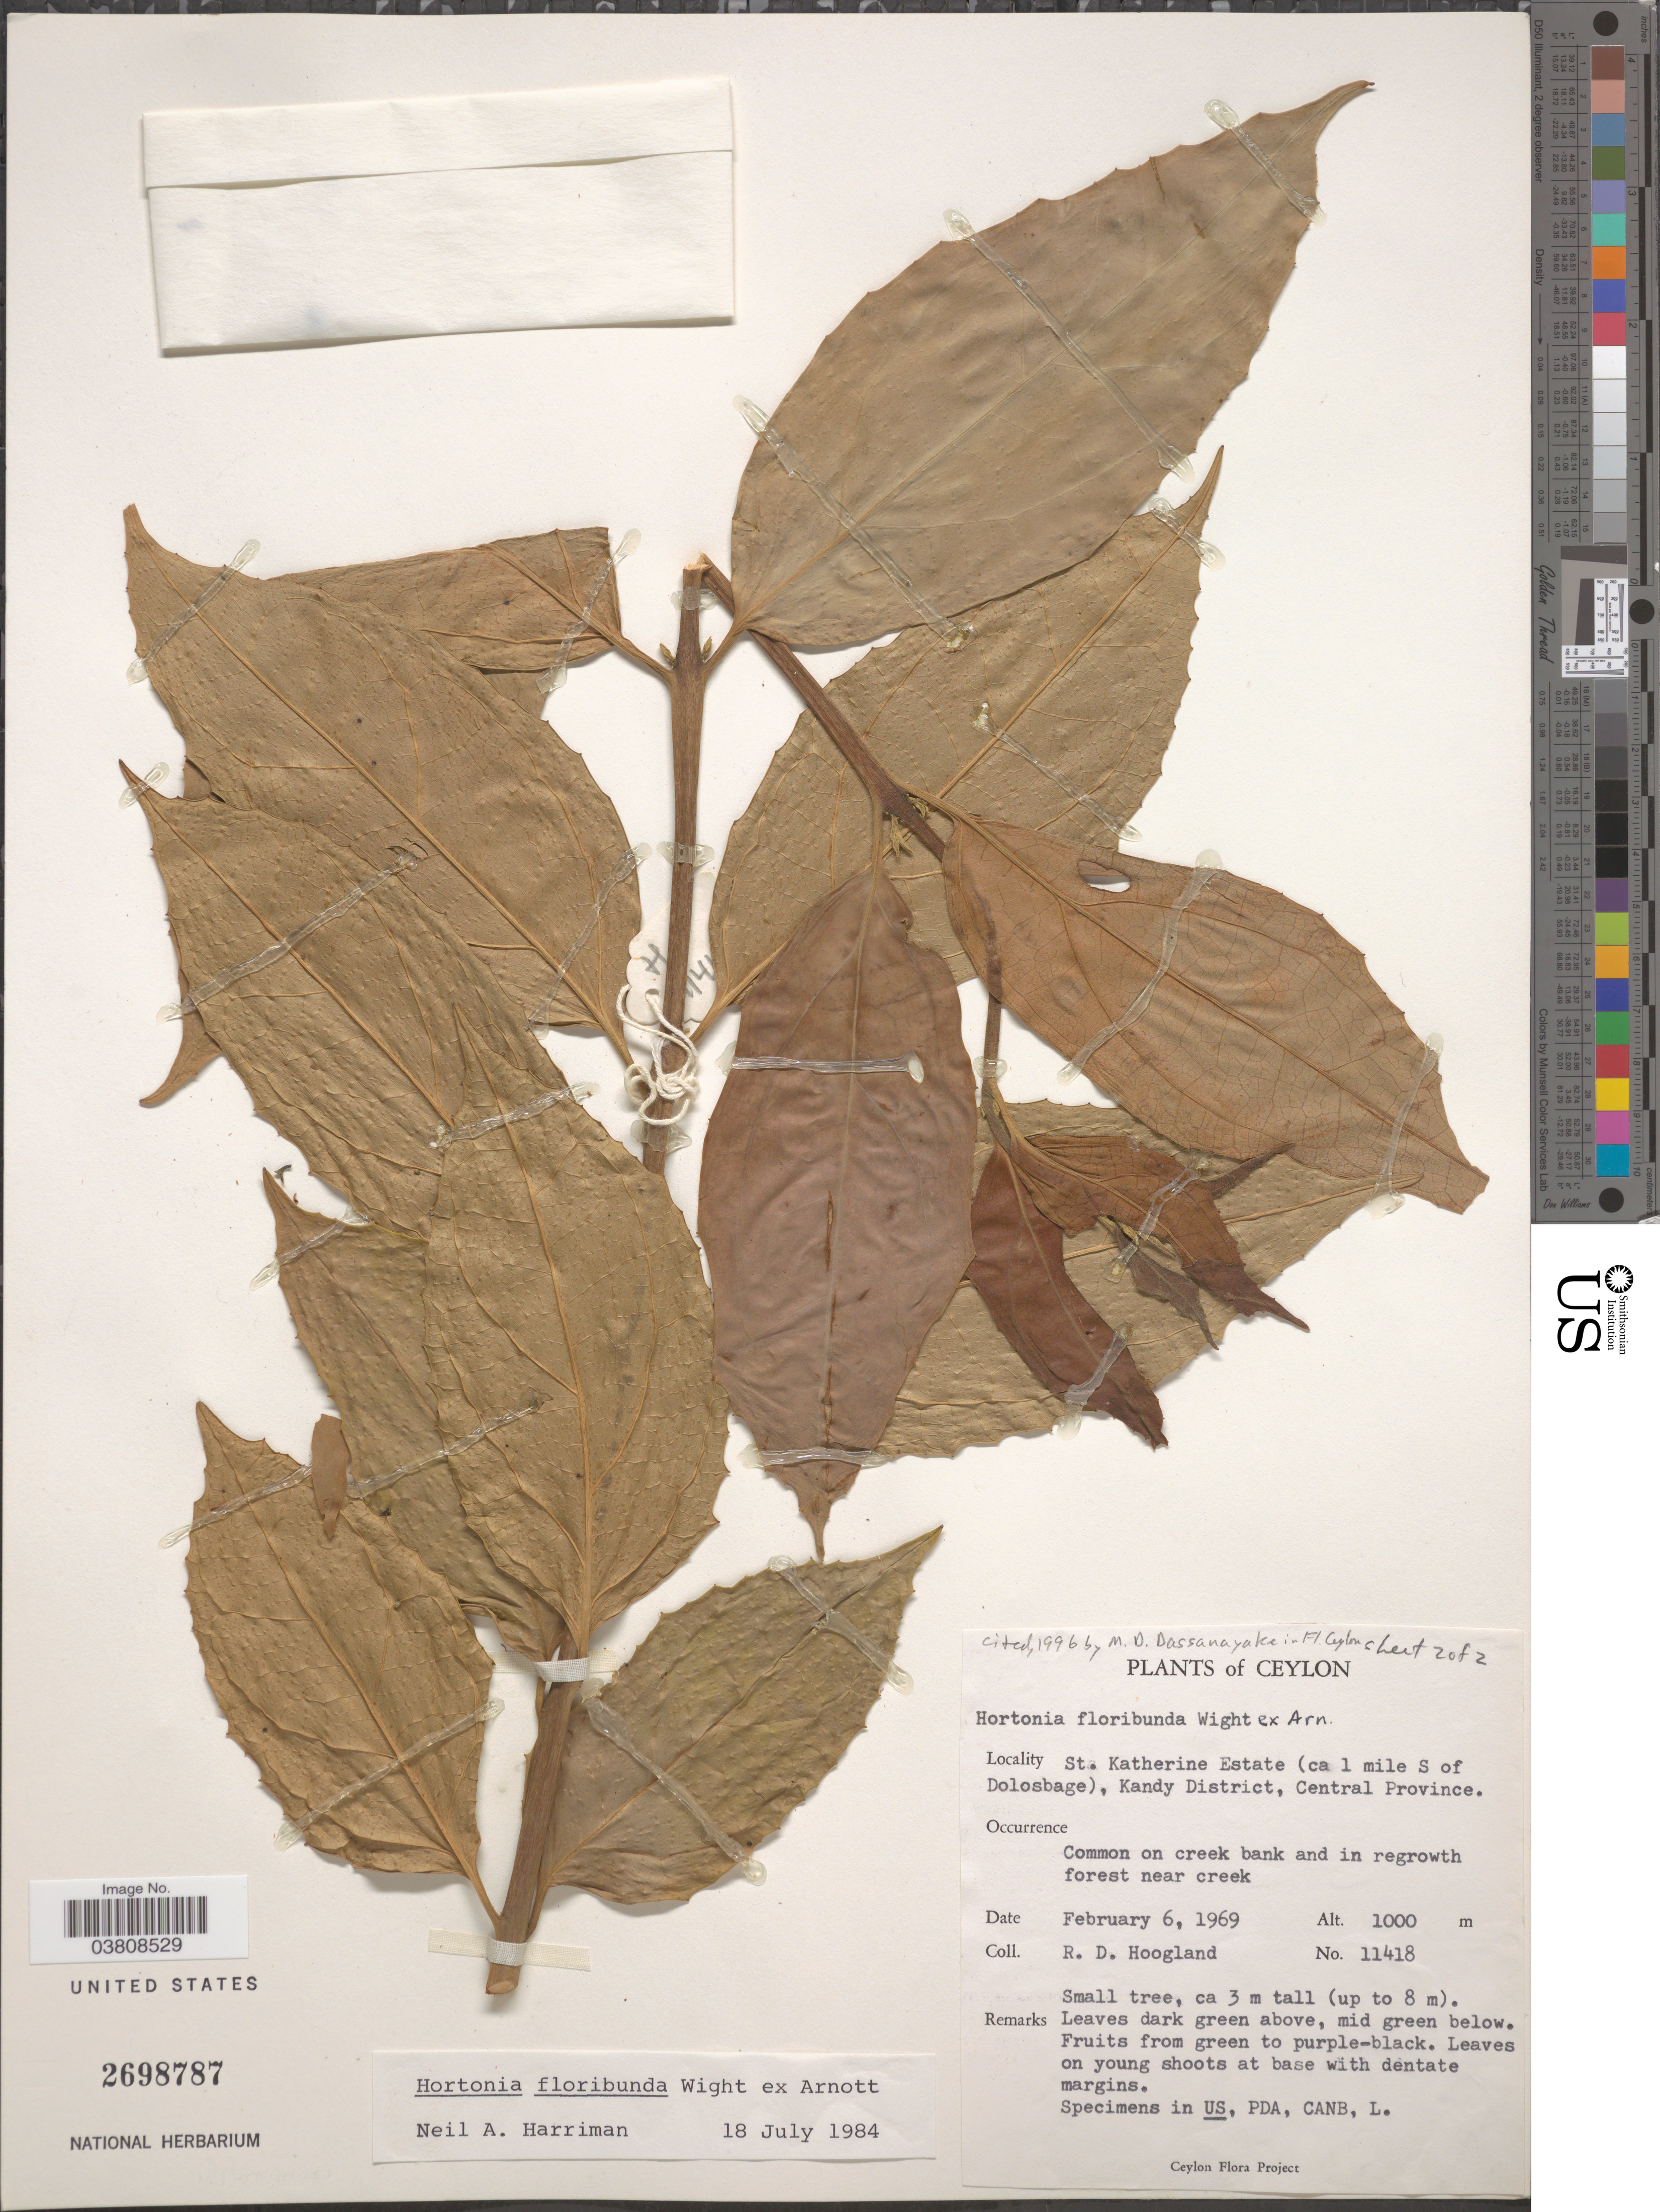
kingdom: Plantae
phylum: Tracheophyta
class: Magnoliopsida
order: Laurales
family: Monimiaceae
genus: Hortonia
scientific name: Hortonia floribunda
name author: Wight ex Arn.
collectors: R. D. Hoogland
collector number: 11418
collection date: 1969-02-06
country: Sri Lanka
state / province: Central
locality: Ceylon. St. Katherine Estate (ca 1 mile S of Dolosbage), Kandy District. On creek bank and in regrowth forest near creek.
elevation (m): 1000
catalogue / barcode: US 2698787